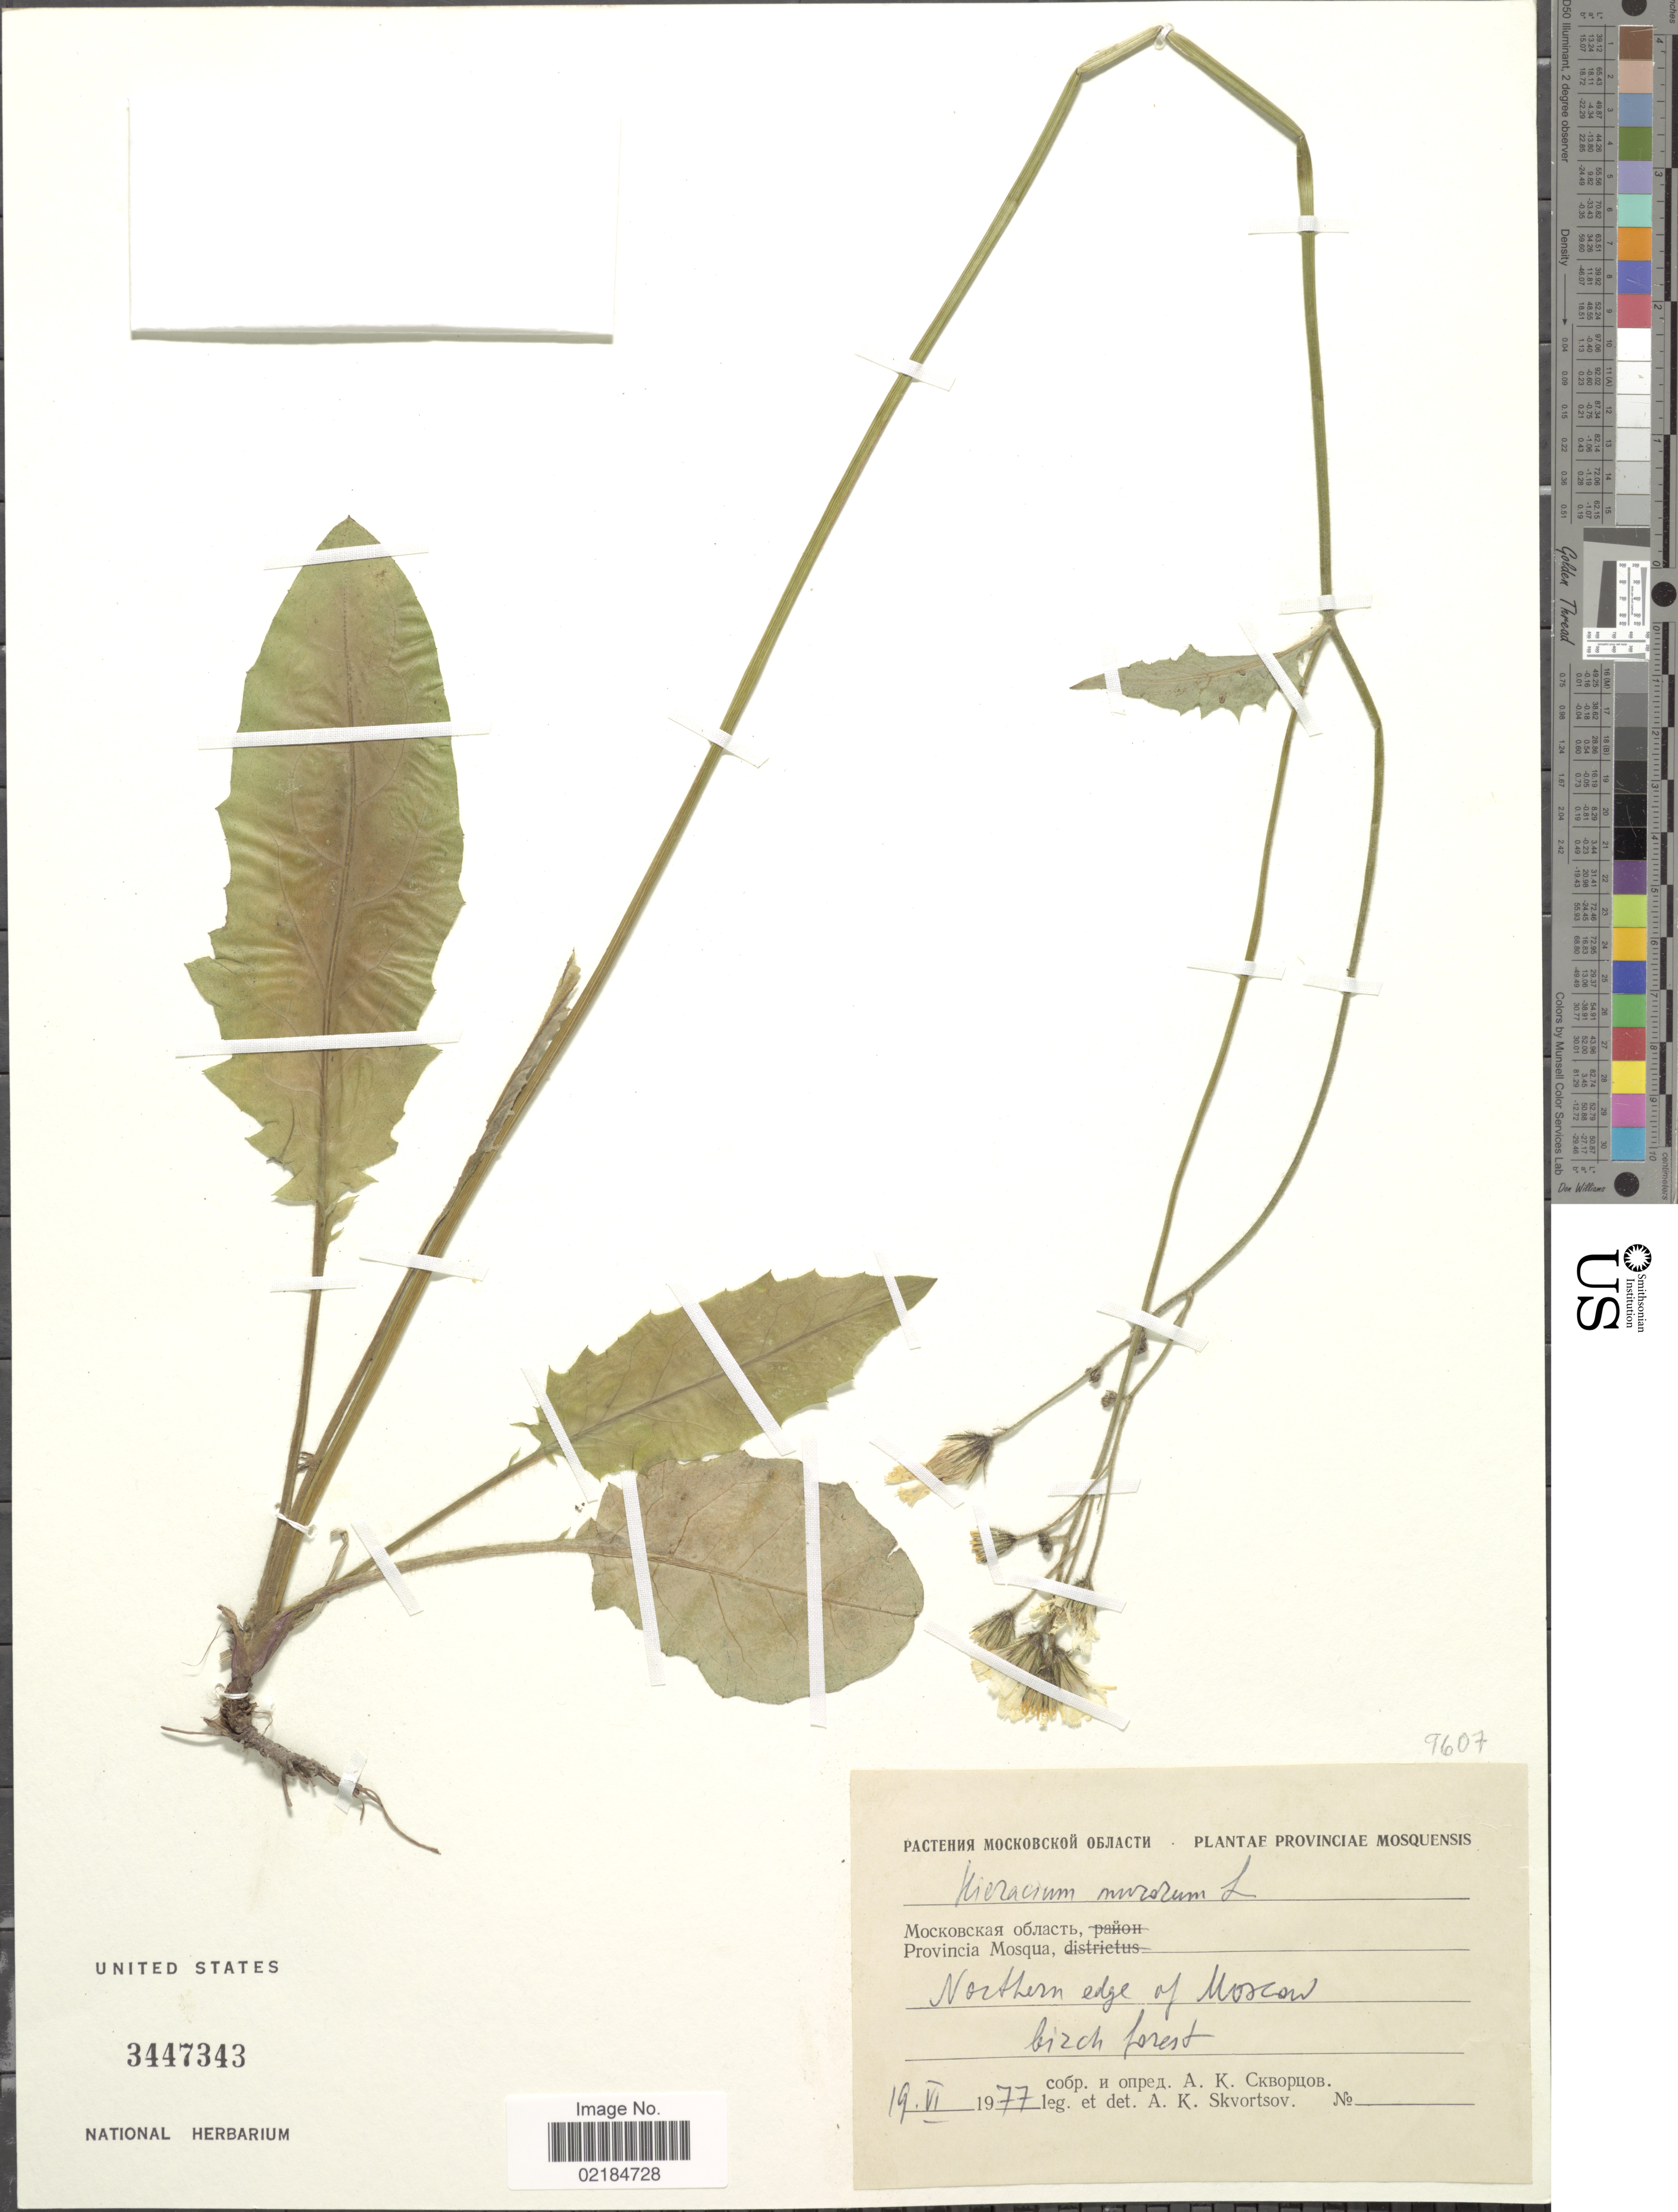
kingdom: Plantae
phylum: Tracheophyta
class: Magnoliopsida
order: Asterales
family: Asteraceae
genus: Hieracium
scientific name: Hieracium murorum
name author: L.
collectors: A. K. Skvortsov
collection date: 1977-06-19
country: Russian Federation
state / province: Moscow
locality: Mosquensis, Northern edge of Moscow, bizch forest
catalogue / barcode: US 3447343